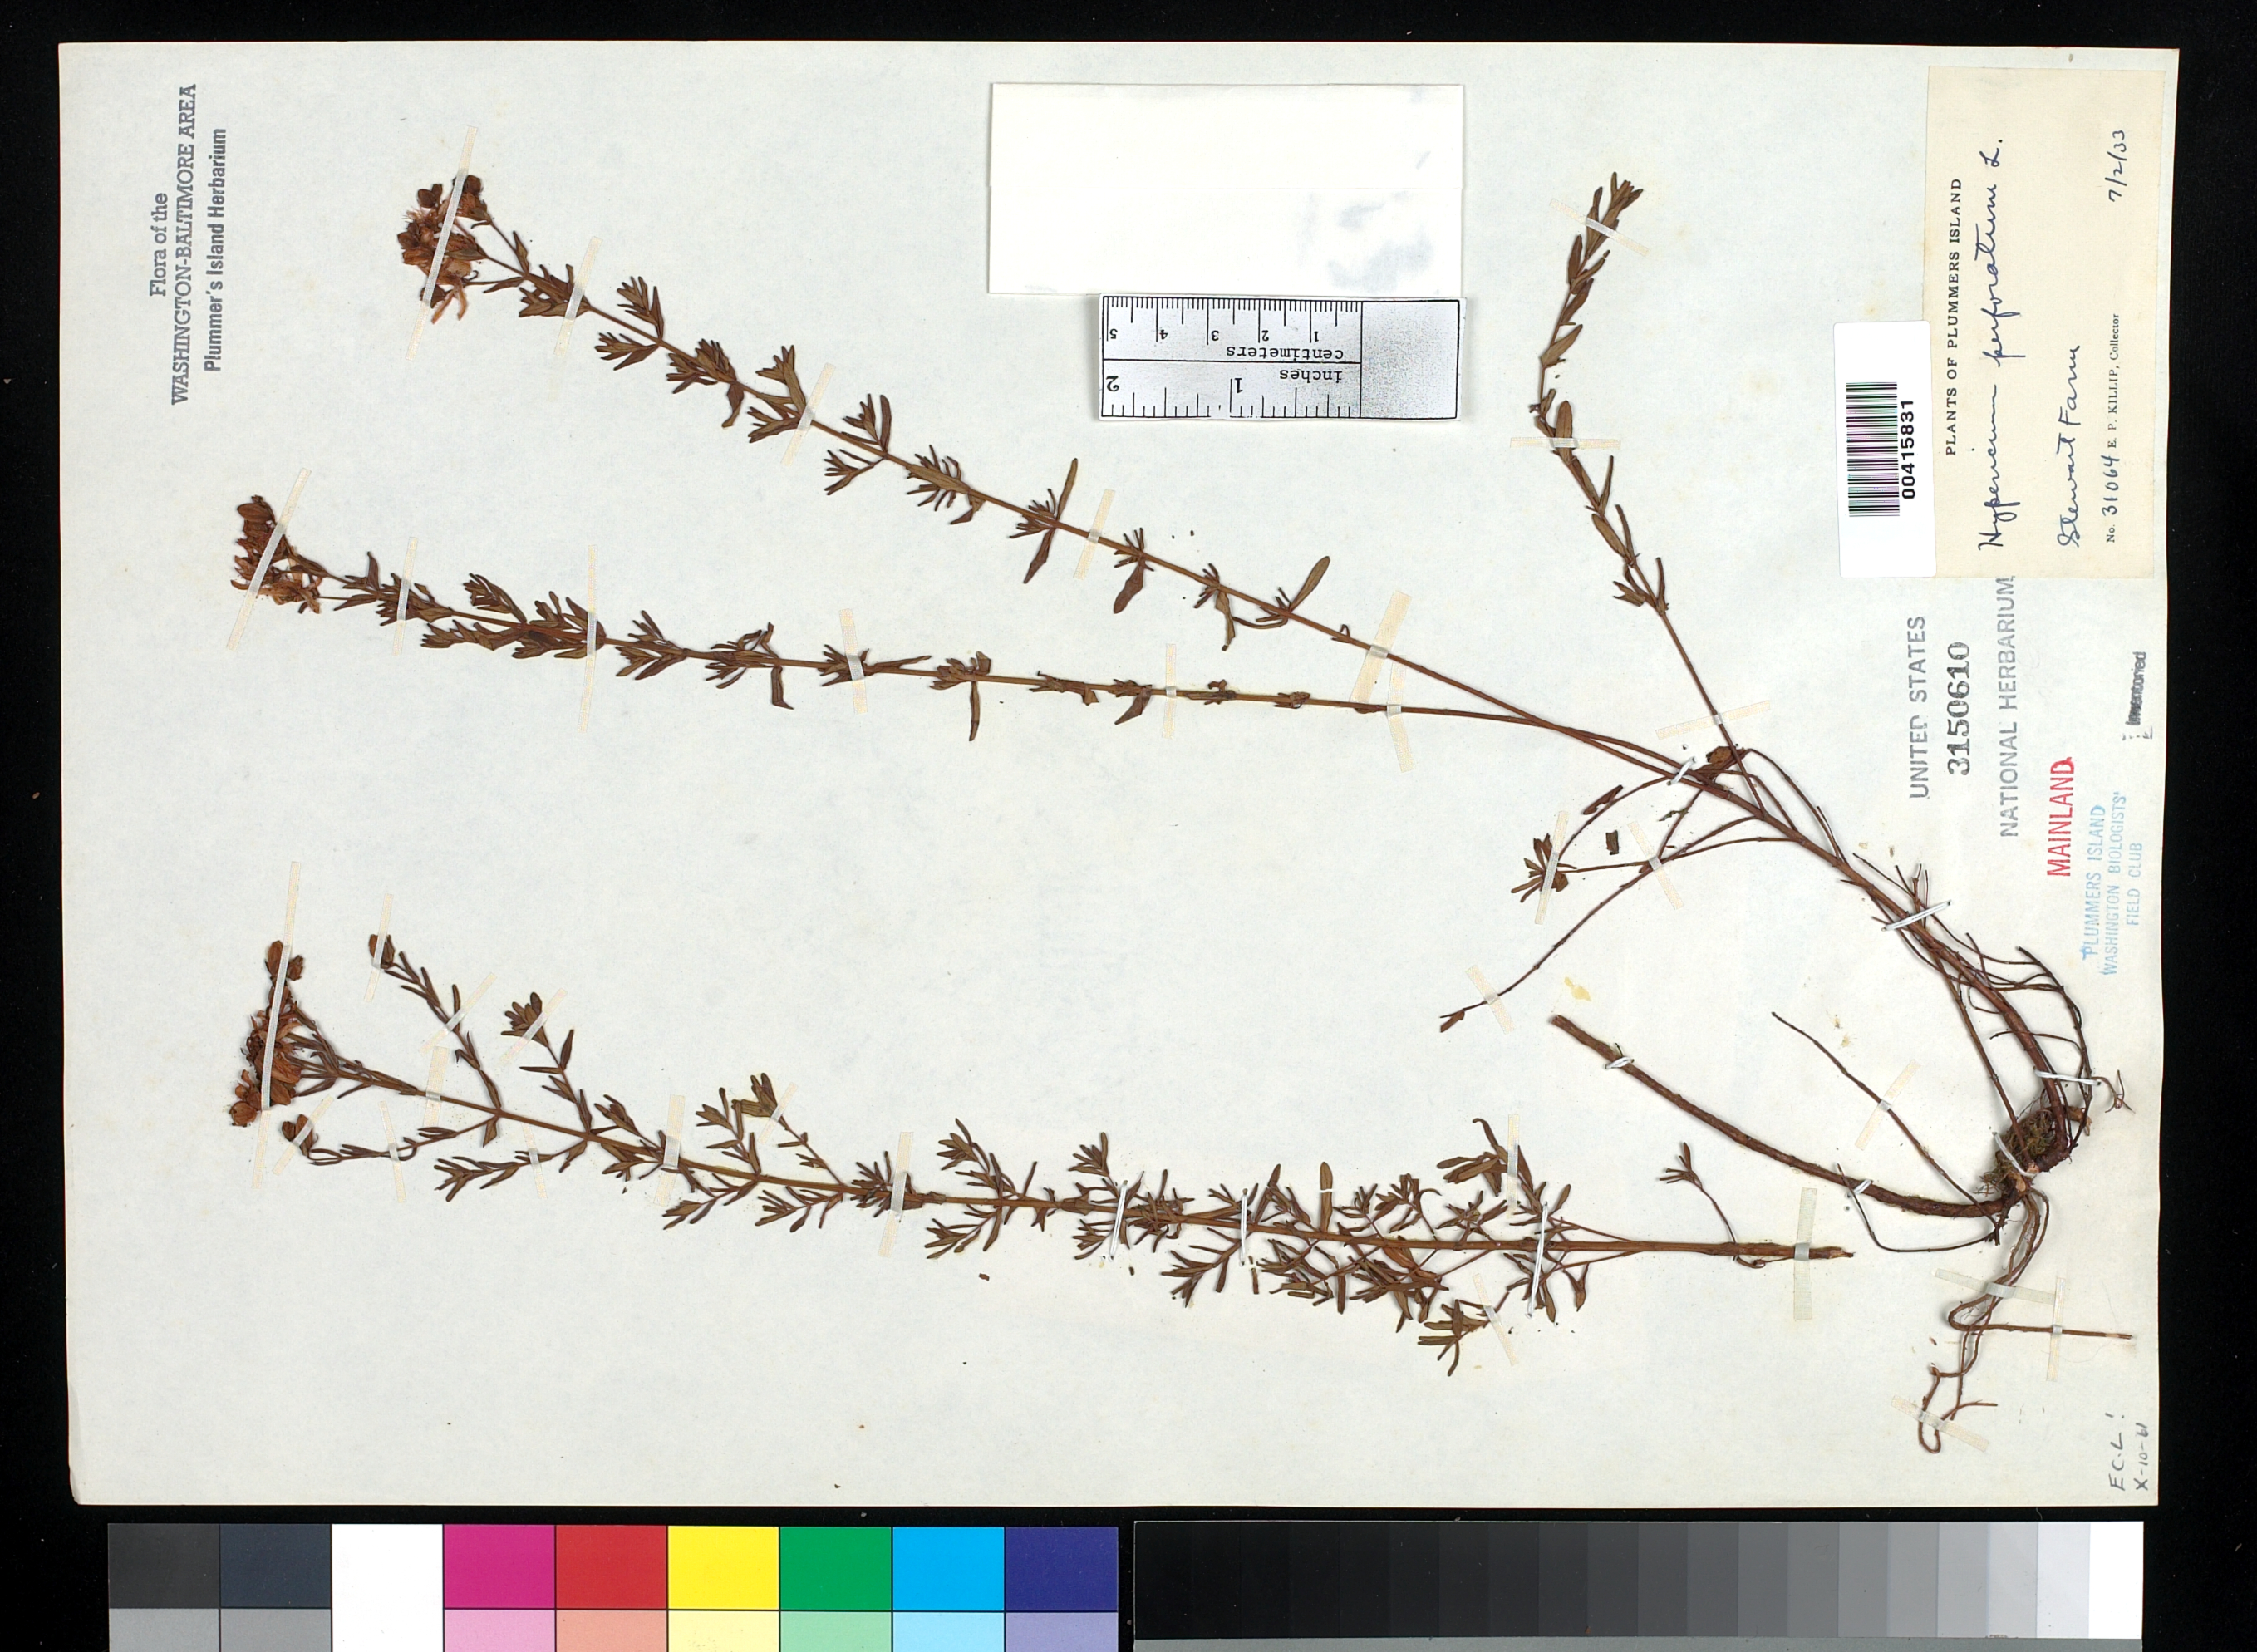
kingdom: Plantae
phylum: Tracheophyta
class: Magnoliopsida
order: Malpighiales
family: Hypericaceae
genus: Hypericum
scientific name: Hypericum perforatum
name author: L.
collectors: E. P. Killip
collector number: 31064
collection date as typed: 02 Jul 1933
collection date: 1933-07-02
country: United States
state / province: Maryland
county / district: Montgomery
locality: Plummer's Island; mainland, Stewart Farm C. & O. Canal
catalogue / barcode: US 3150610